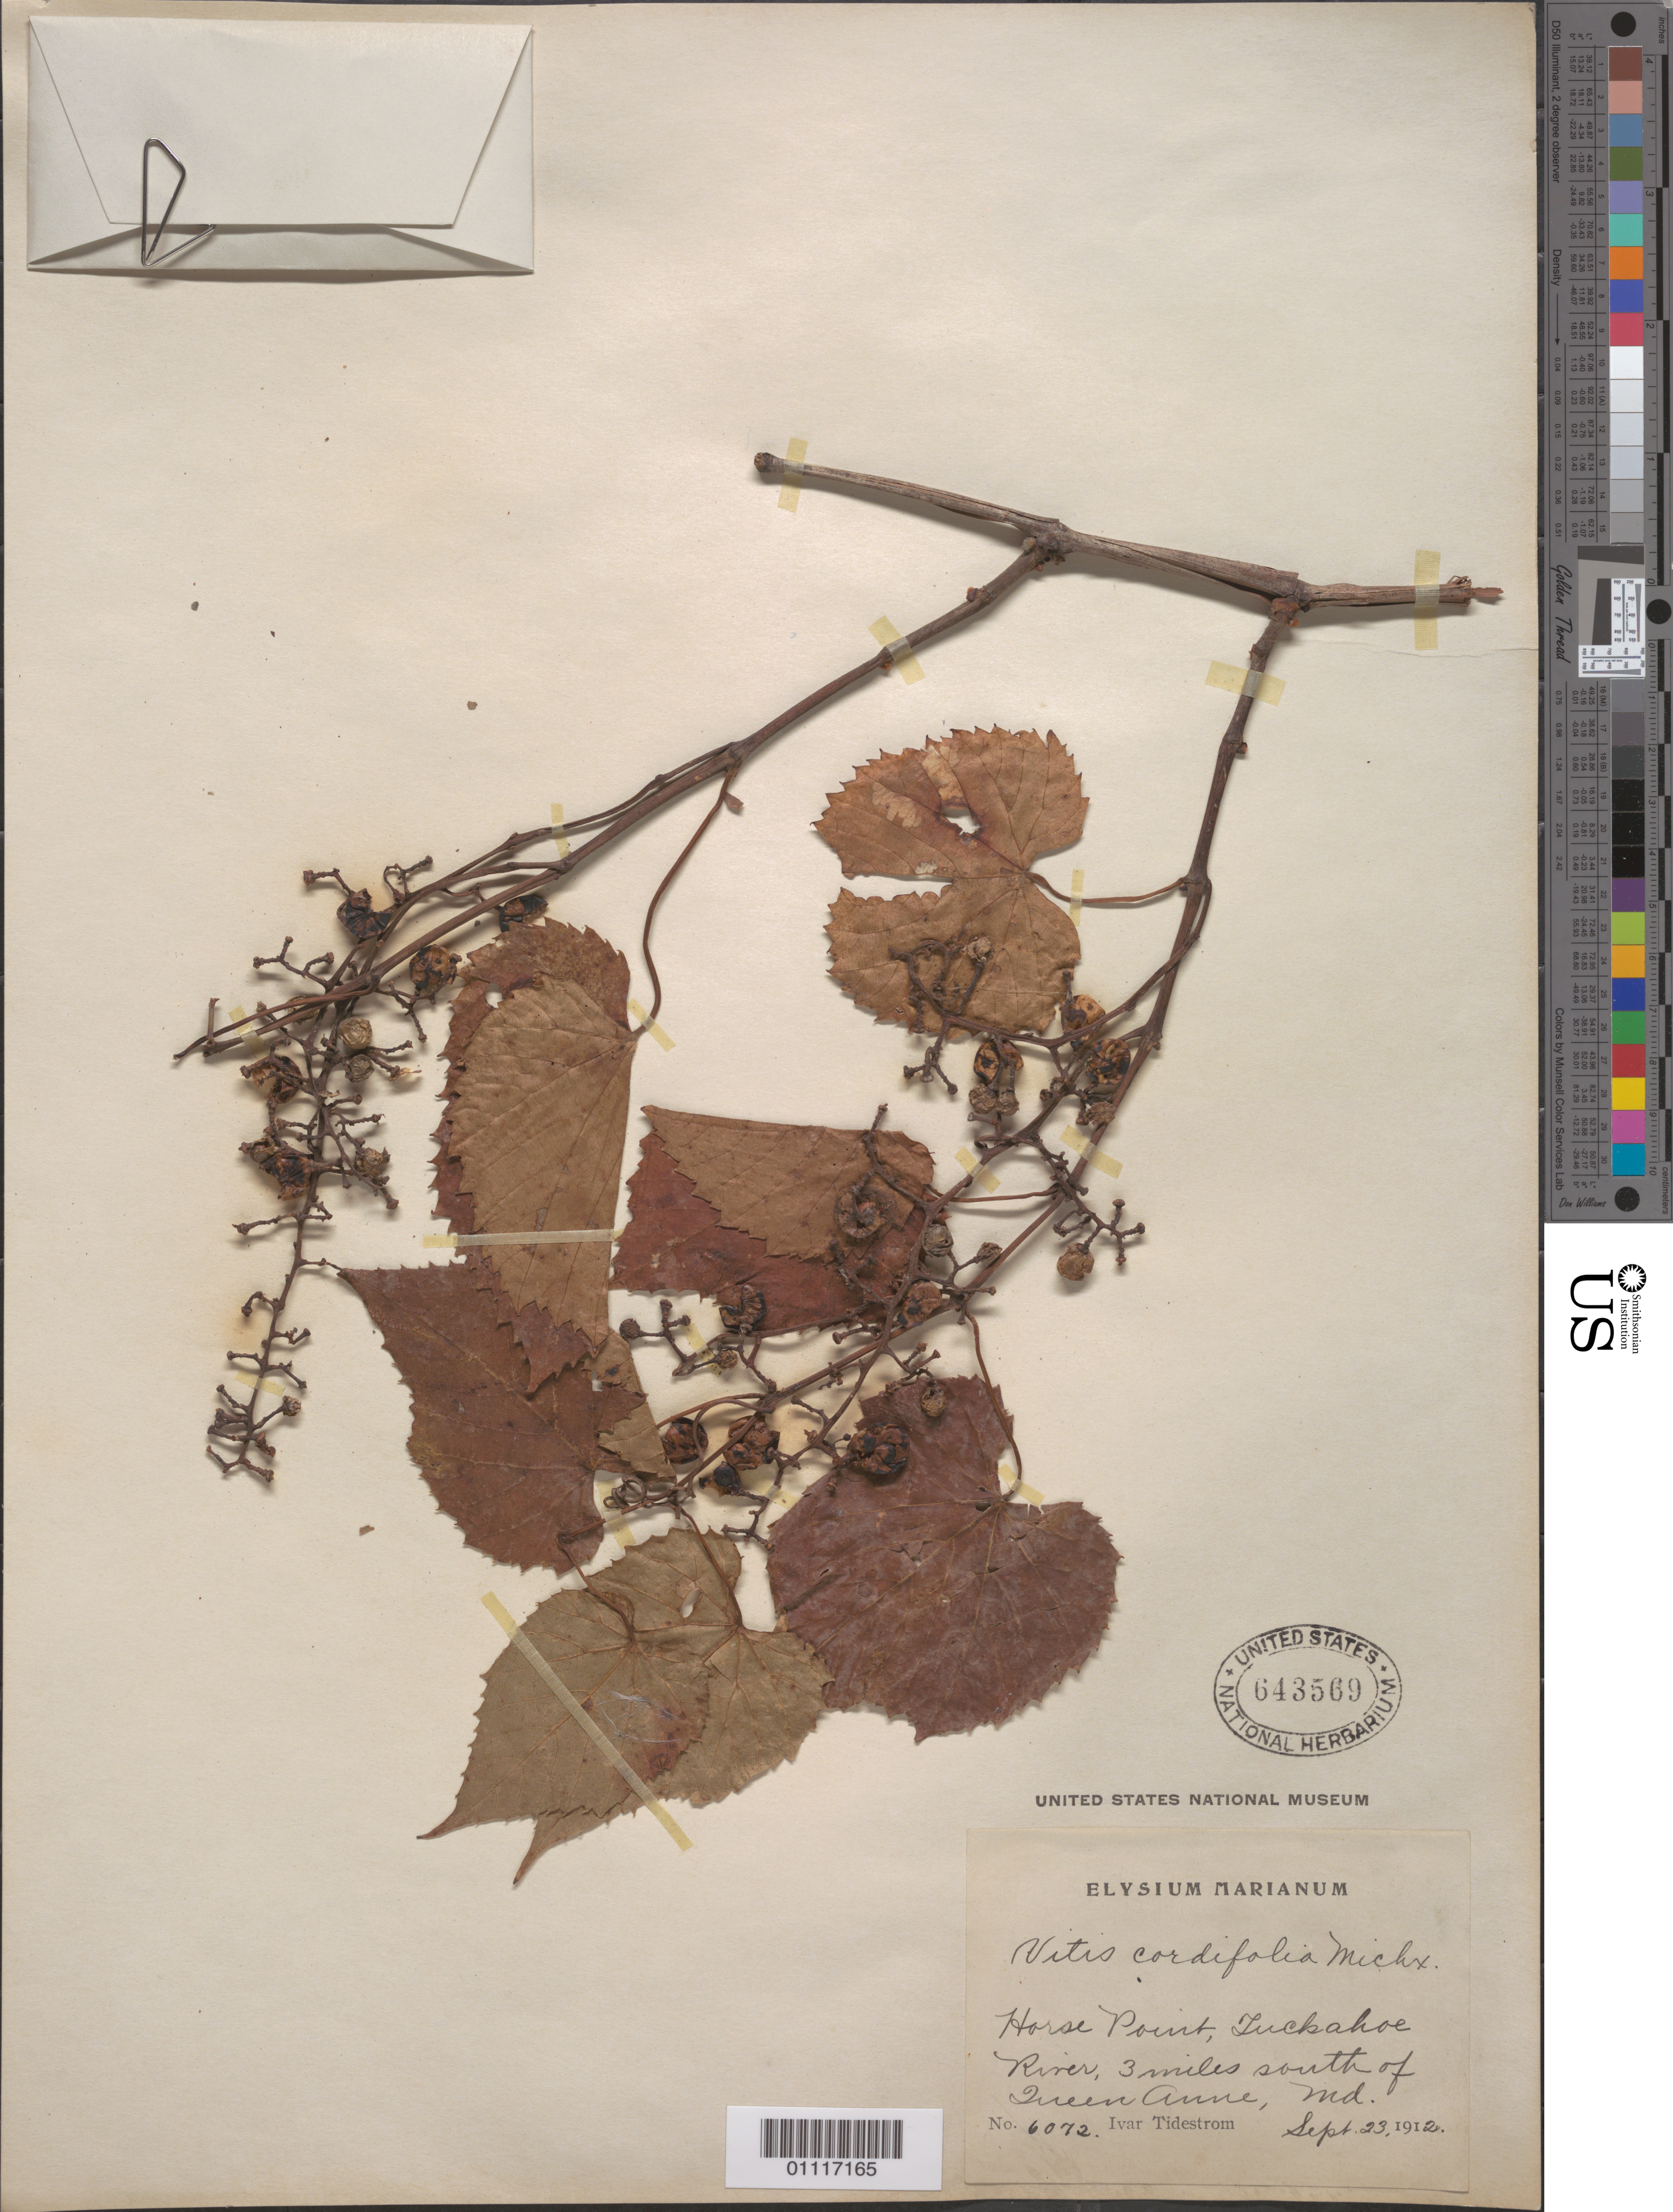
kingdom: Plantae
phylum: Tracheophyta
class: Magnoliopsida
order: Vitales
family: Vitaceae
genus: Vitis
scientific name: Vitis cordifolia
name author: Michx.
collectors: I. F. Tidestrom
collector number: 6072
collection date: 1912-09-23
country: United States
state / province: Maryland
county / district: Queen Anne's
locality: House Point, Tuckahoe River, 3 miles S of Queen Anne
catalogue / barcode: US 643569